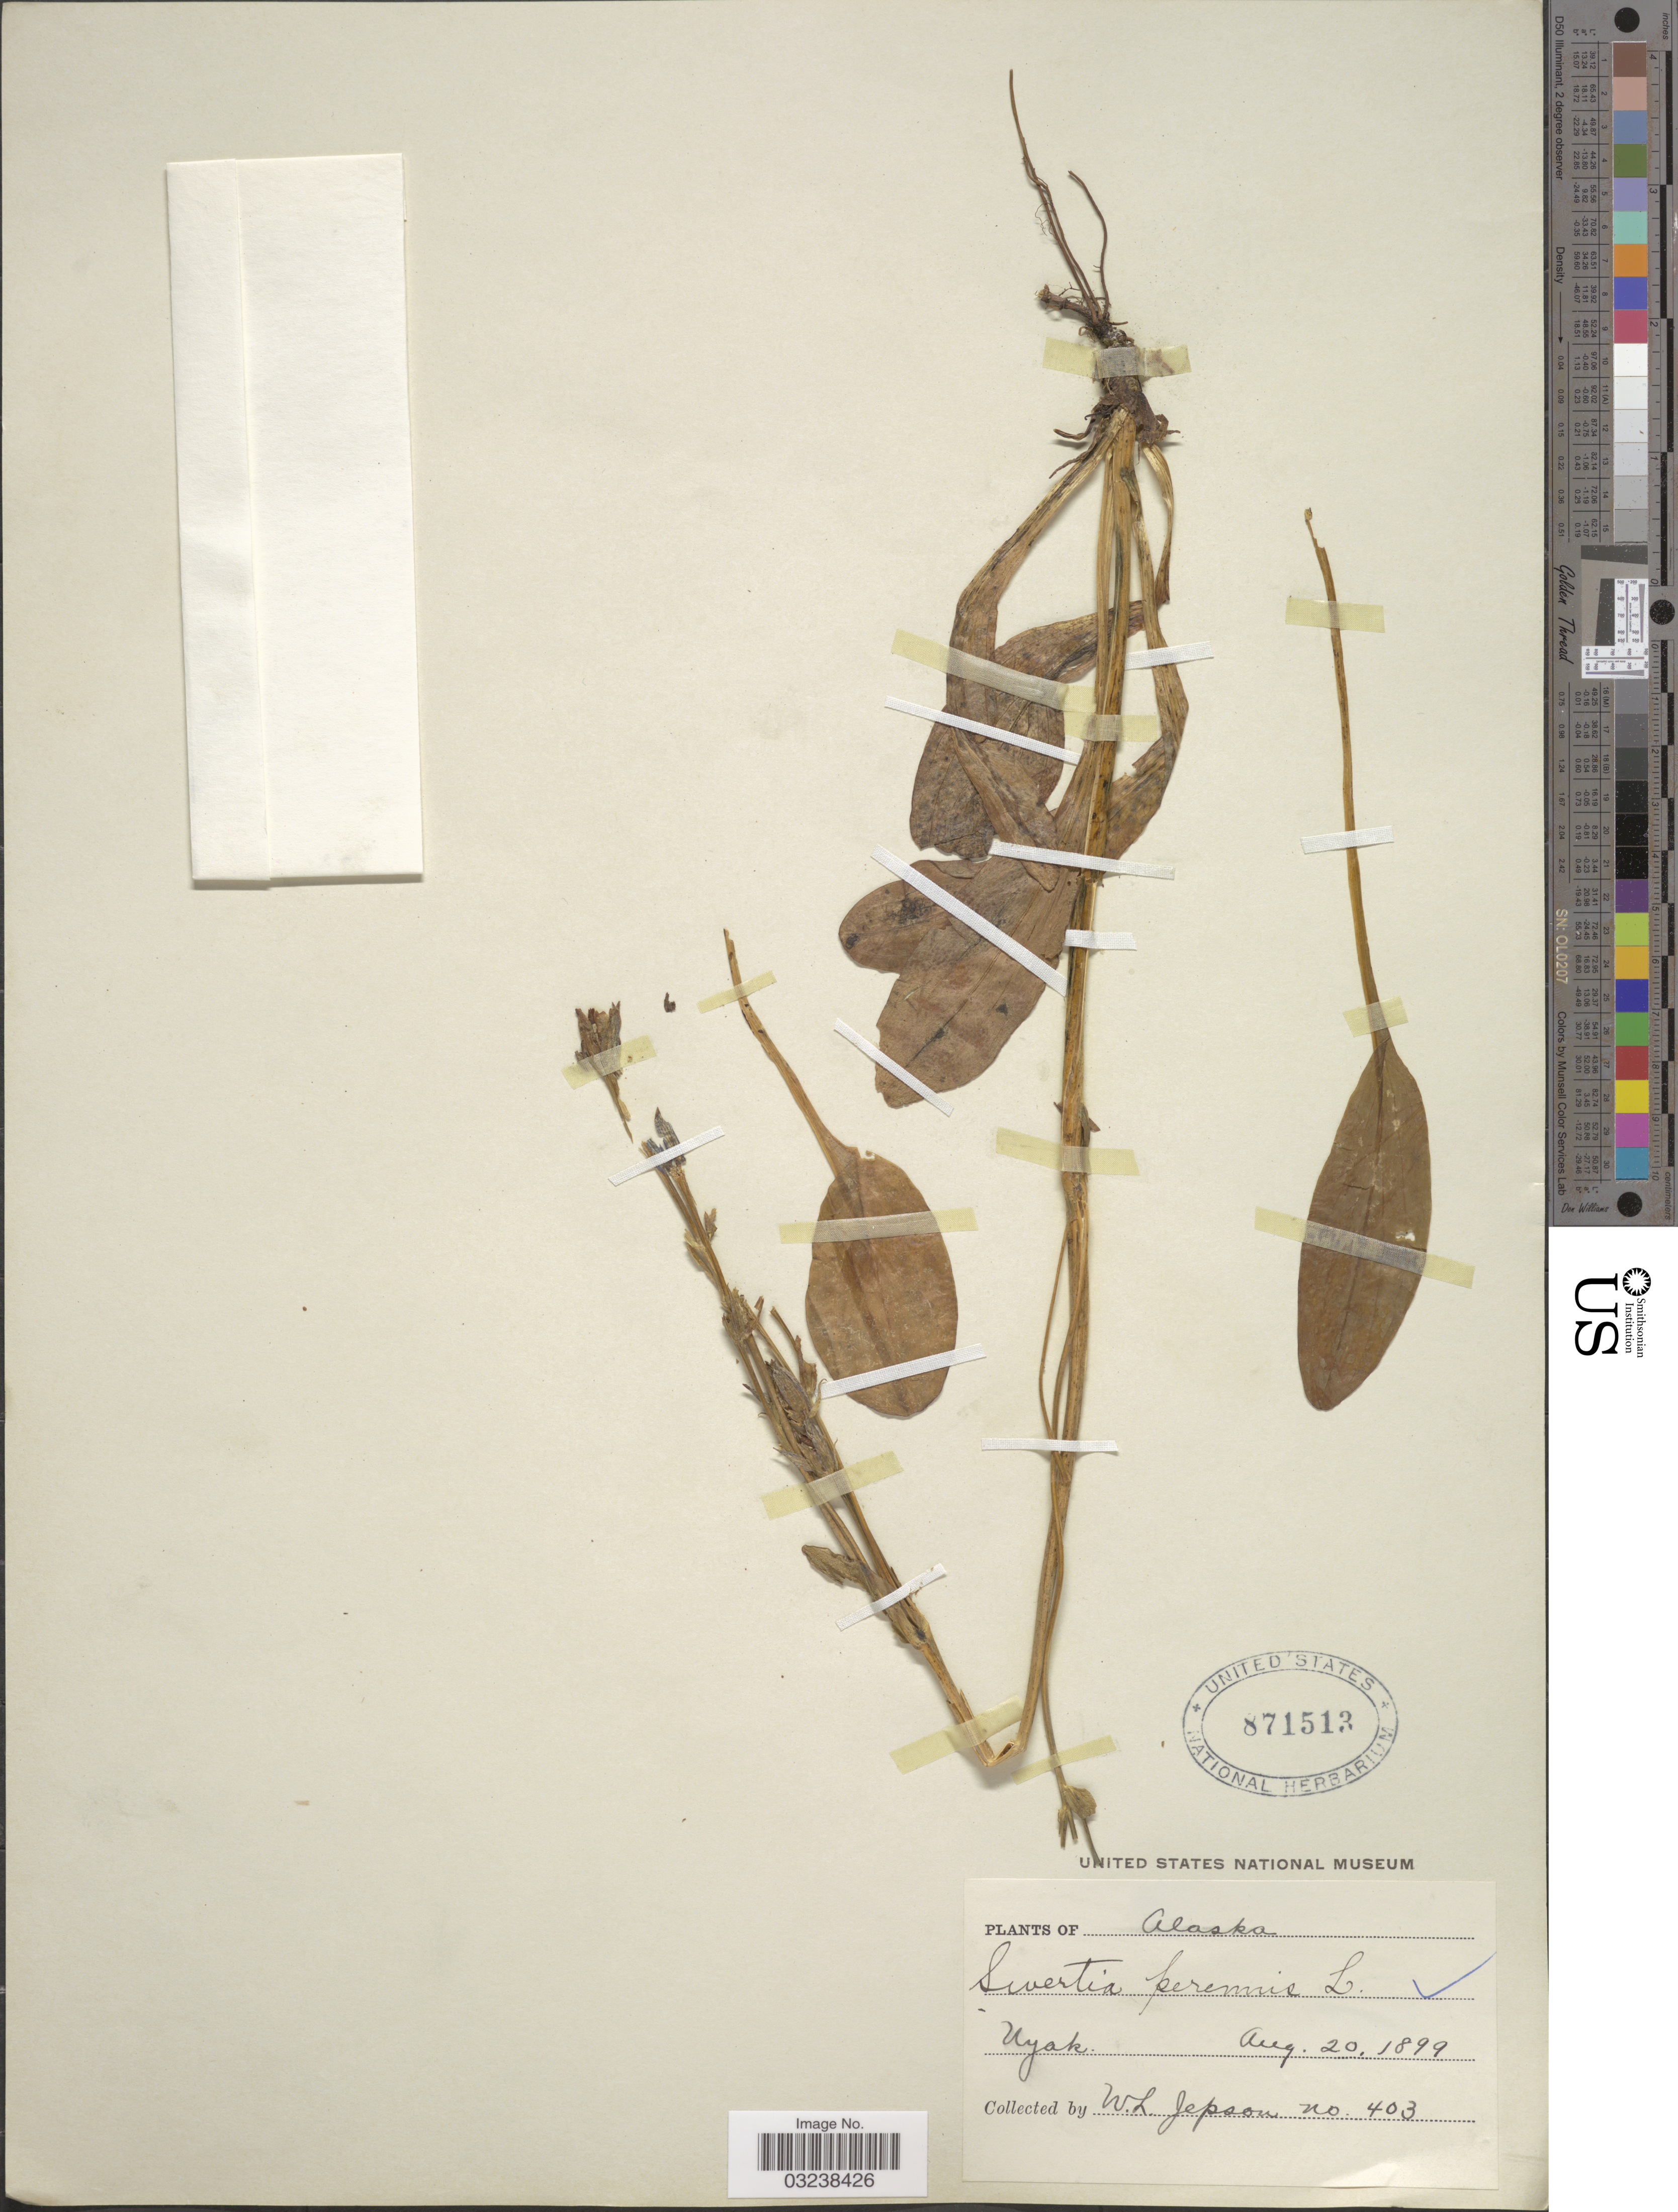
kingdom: Plantae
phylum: Tracheophyta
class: Magnoliopsida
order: Gentianales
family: Gentianaceae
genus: Swertia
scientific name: Swertia perennis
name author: L.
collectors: W. L. Jepson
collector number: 403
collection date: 1899-08-20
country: United States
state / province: Alaska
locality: Nyak.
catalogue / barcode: US 871513